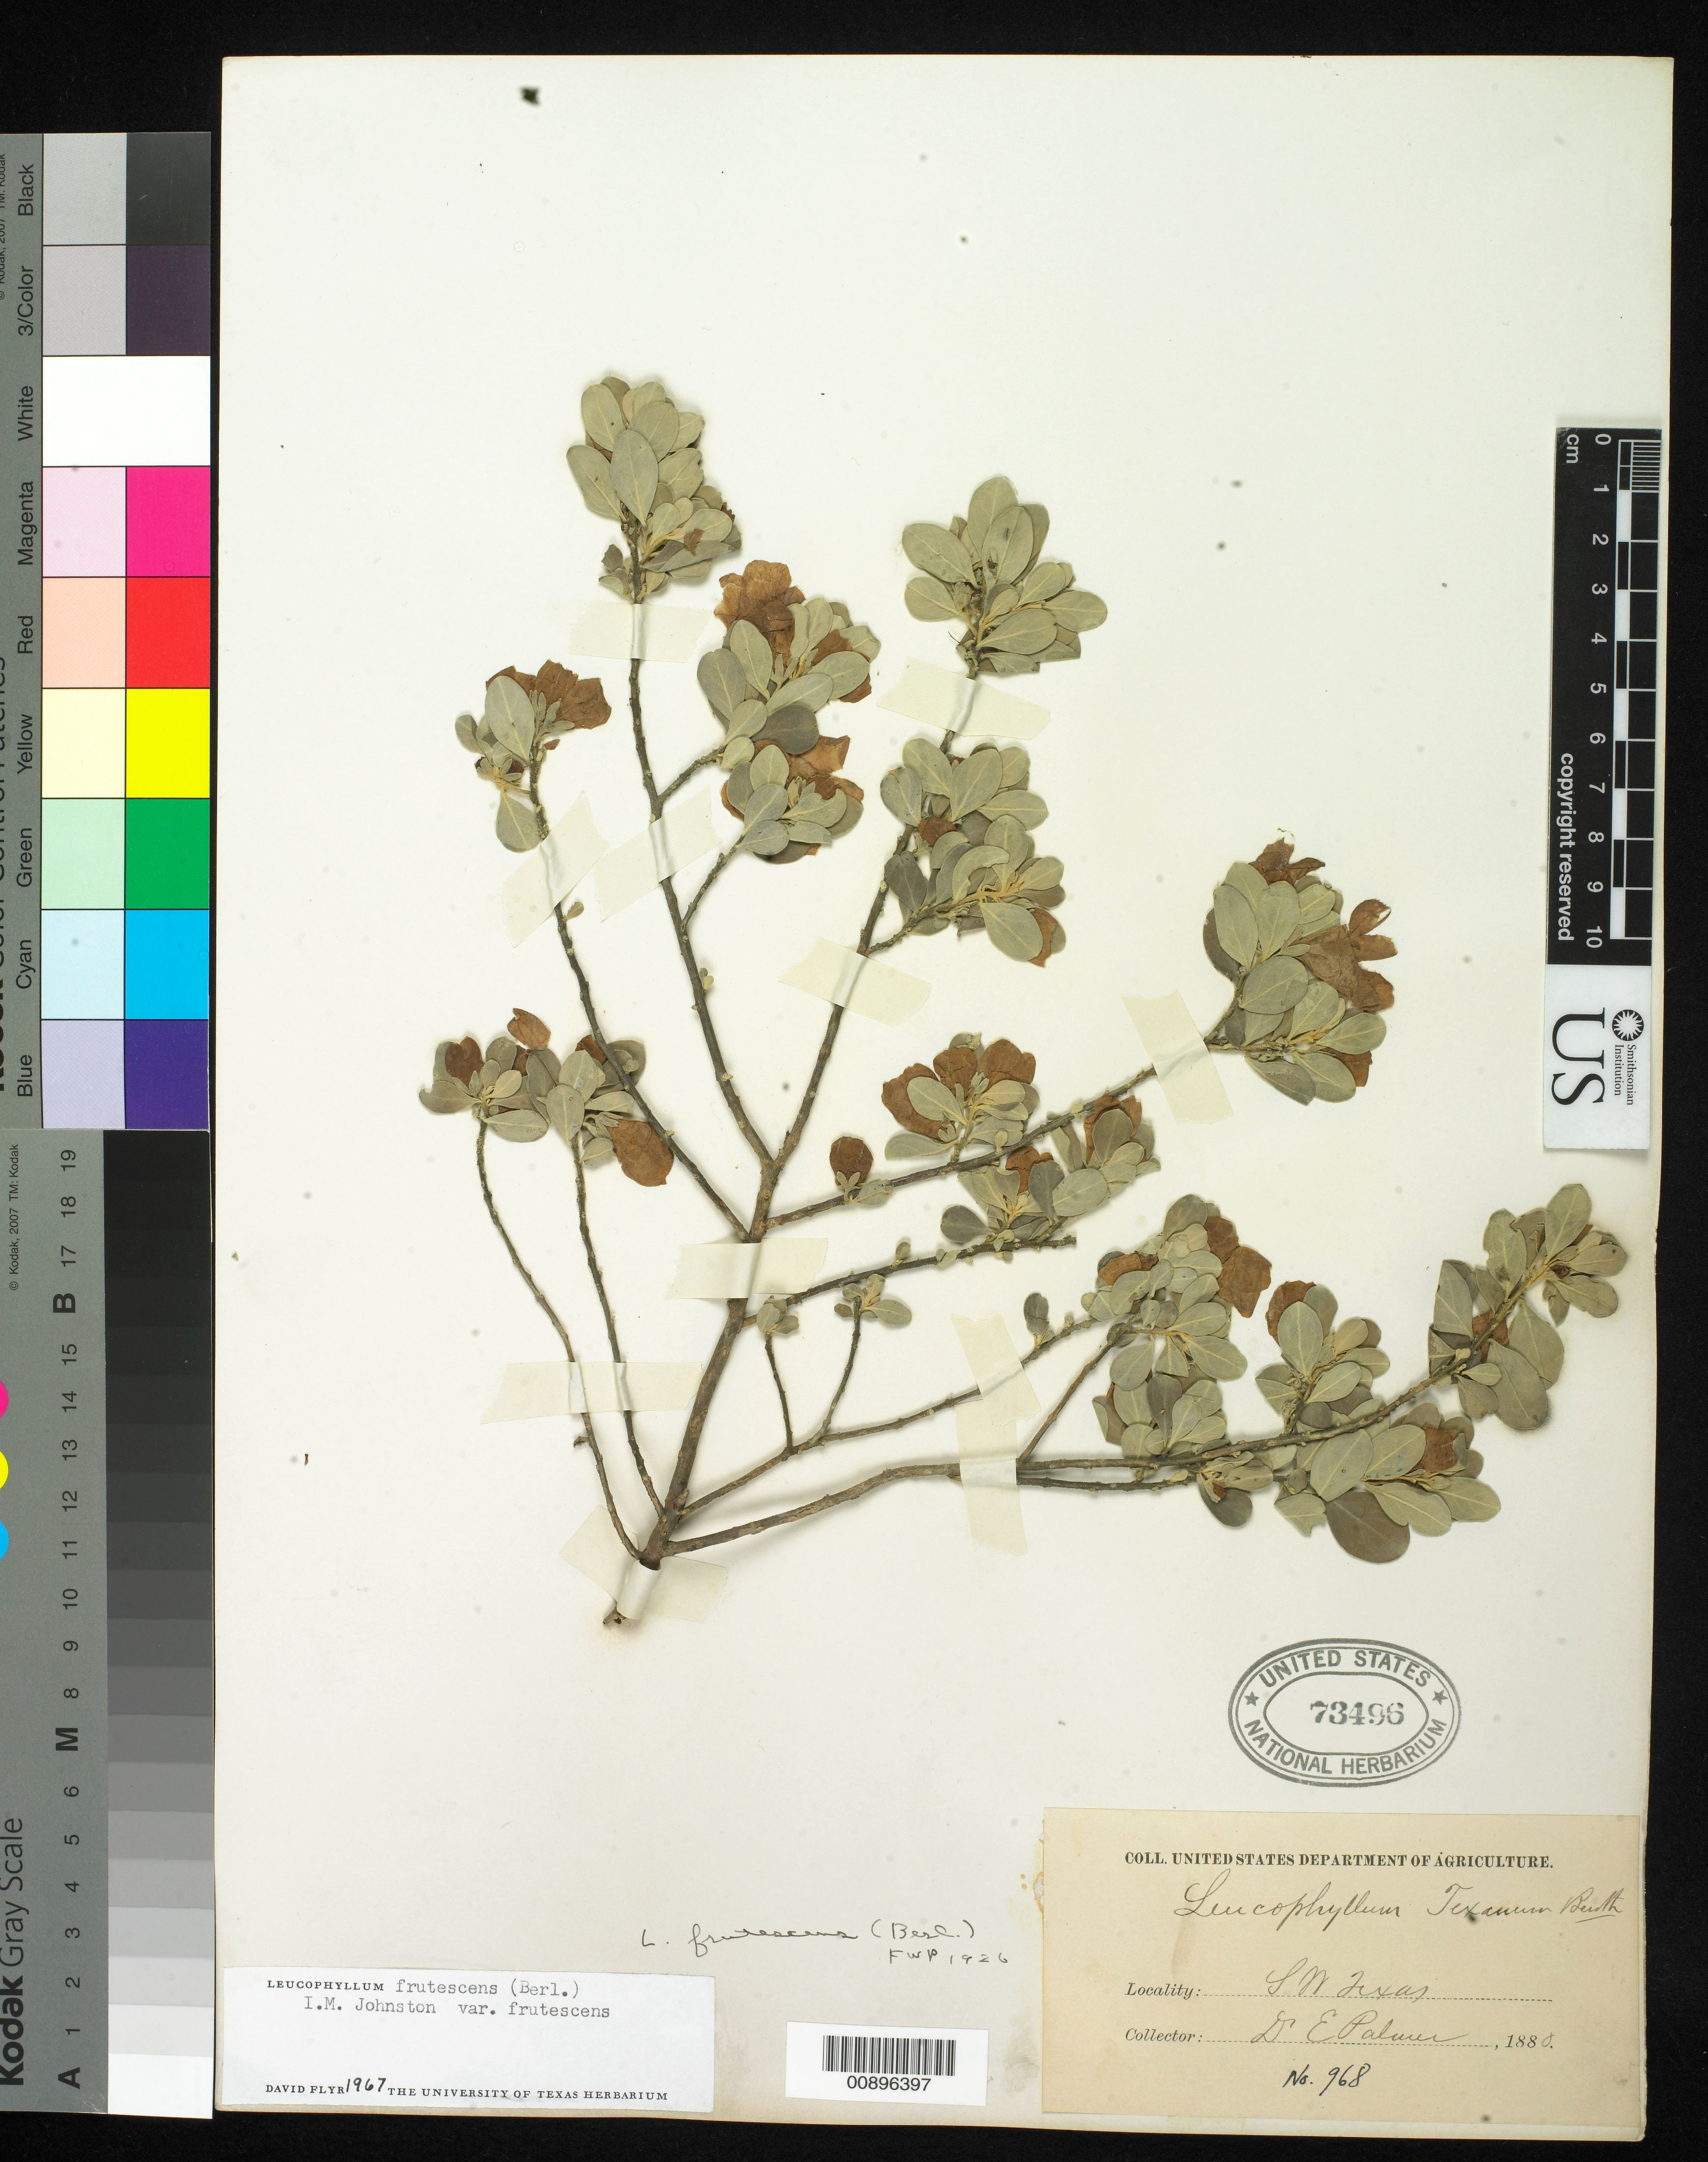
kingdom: Plantae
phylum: Tracheophyta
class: Magnoliopsida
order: Lamiales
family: Scrophulariaceae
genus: Leucophyllum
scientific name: Leucophyllum frutescens var. frutescens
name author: (Berland.) I.M. Johnst.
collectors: E. Palmer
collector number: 968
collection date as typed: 1880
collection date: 1880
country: United States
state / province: Texas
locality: SW Texas.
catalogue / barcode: US 73496